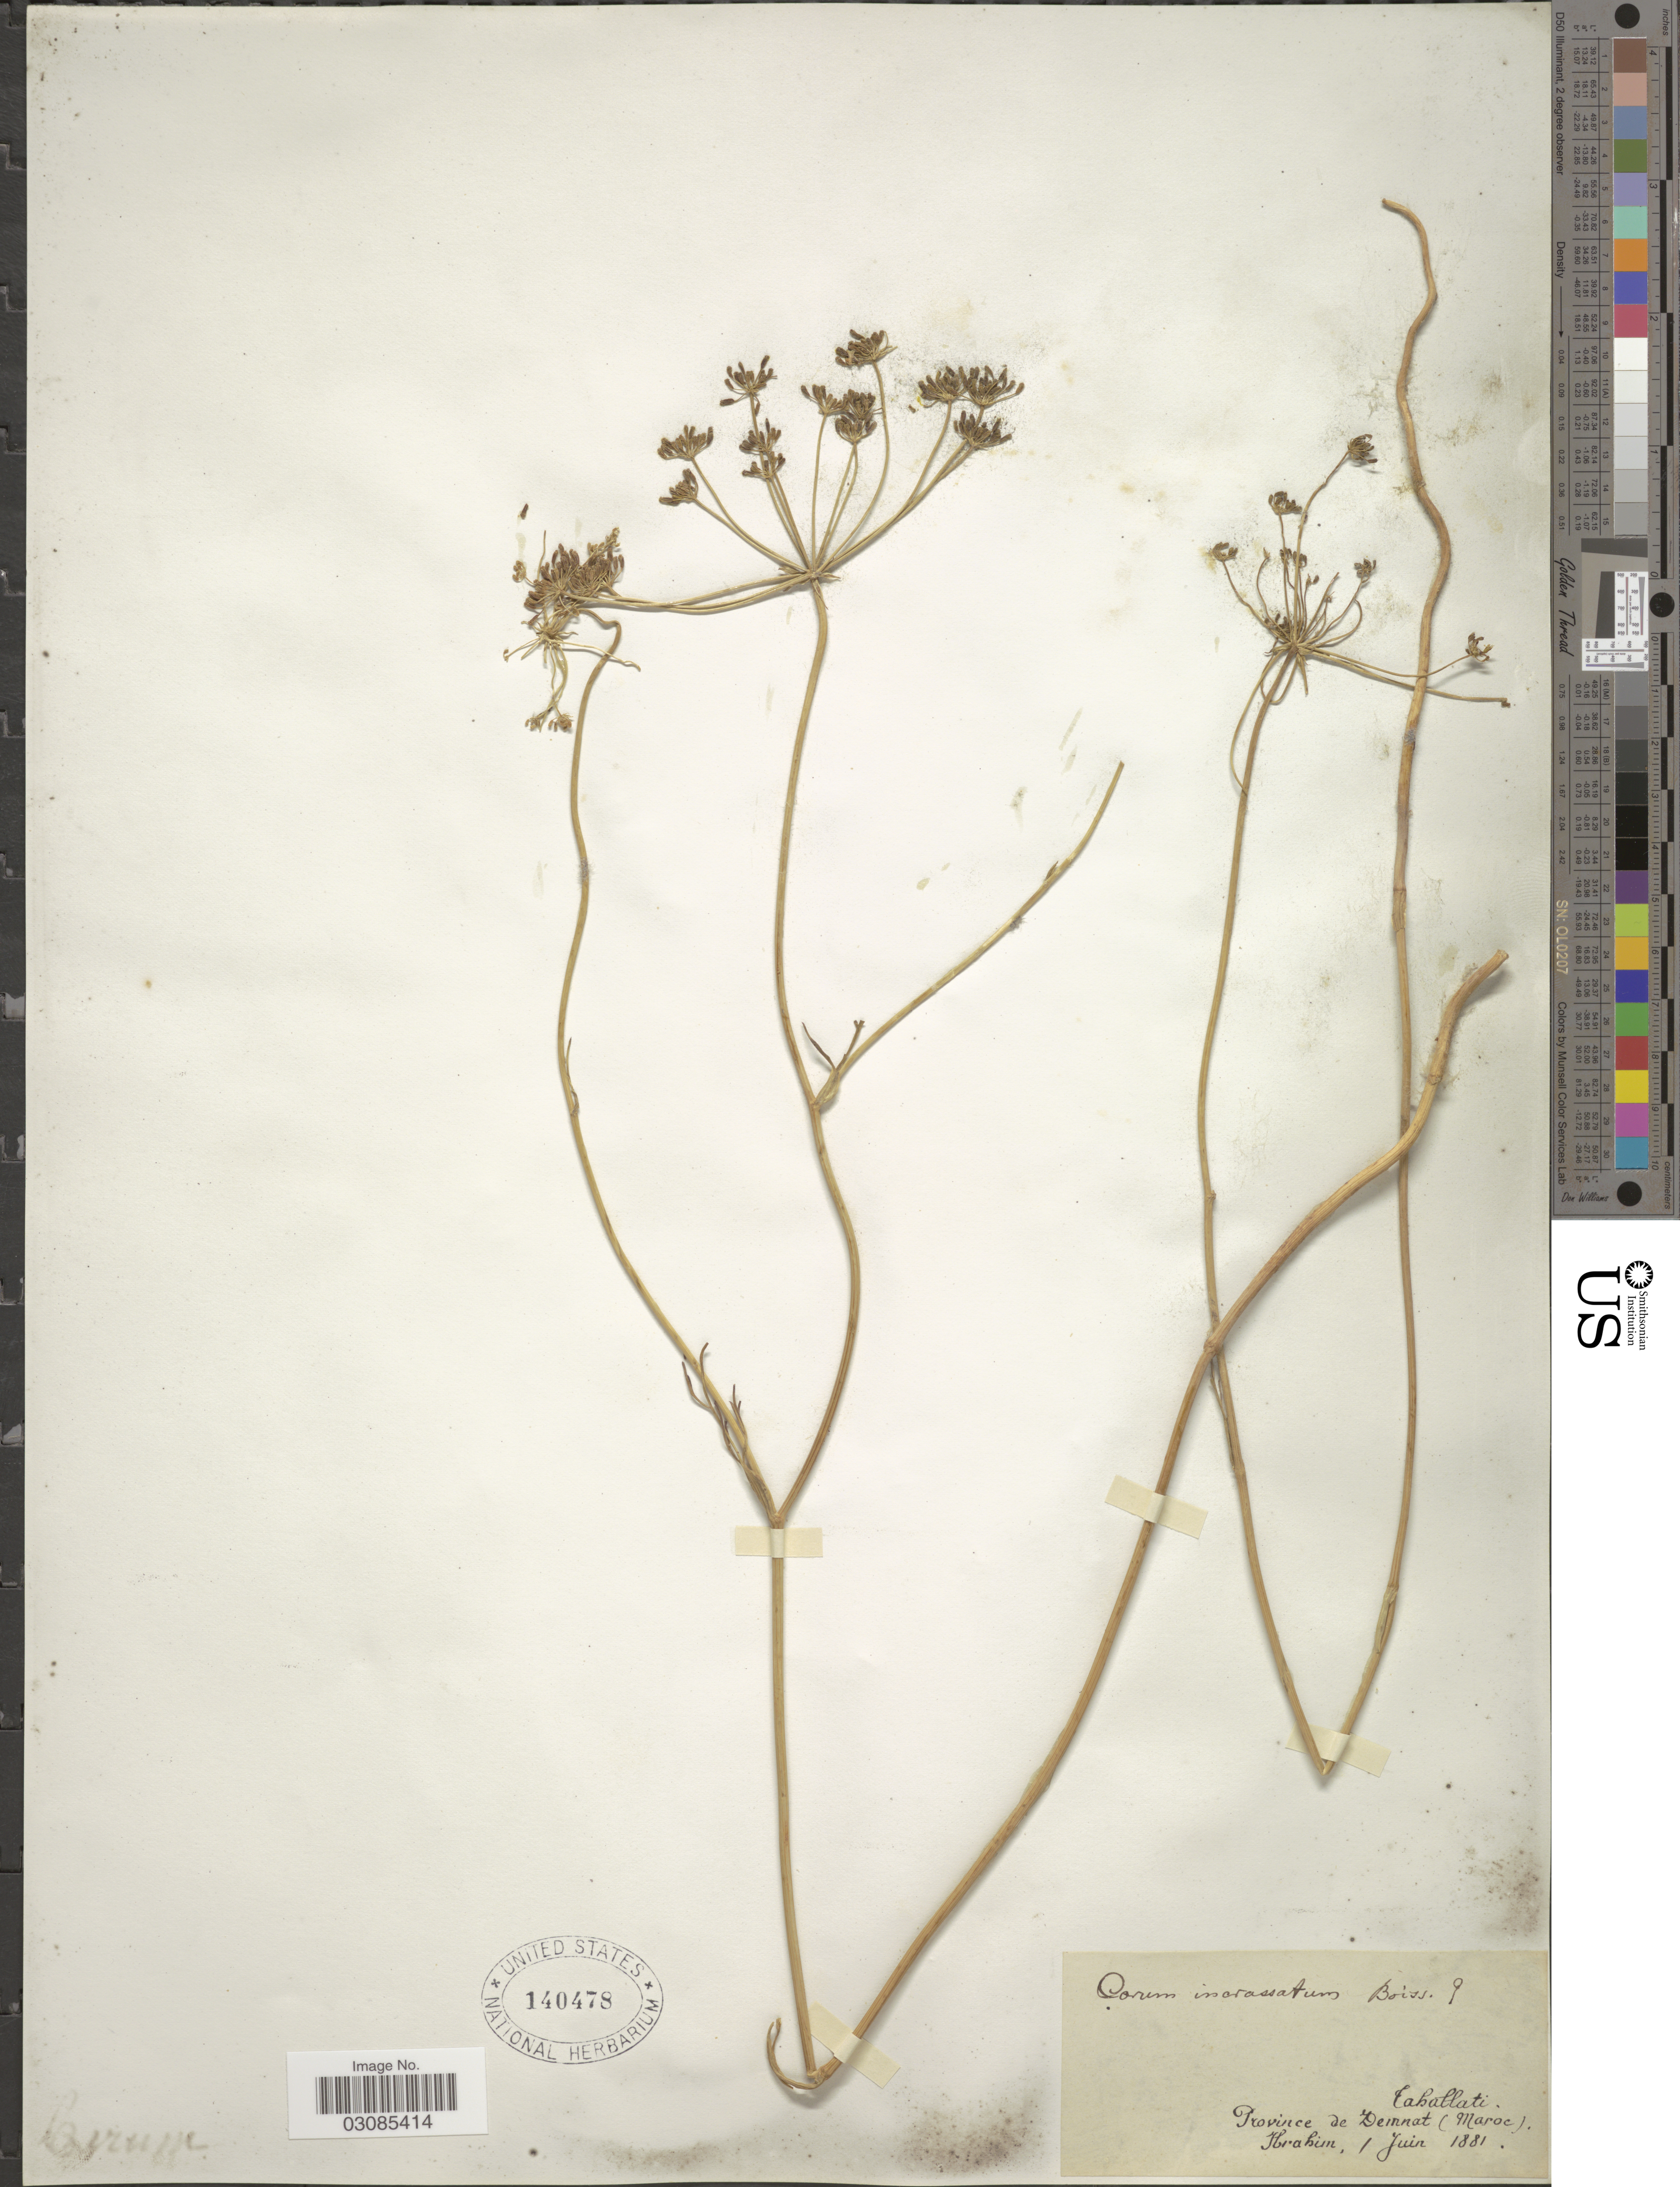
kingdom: Plantae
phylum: Tracheophyta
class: Magnoliopsida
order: Apiales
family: Apiaceae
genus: Bunium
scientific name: Bunium ferulaceum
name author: Sibth. & Sm.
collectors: -. Ibrahim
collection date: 1881-06-01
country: Morocco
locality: Tahallati. Province de Demnat (Maroc).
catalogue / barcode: US 140478